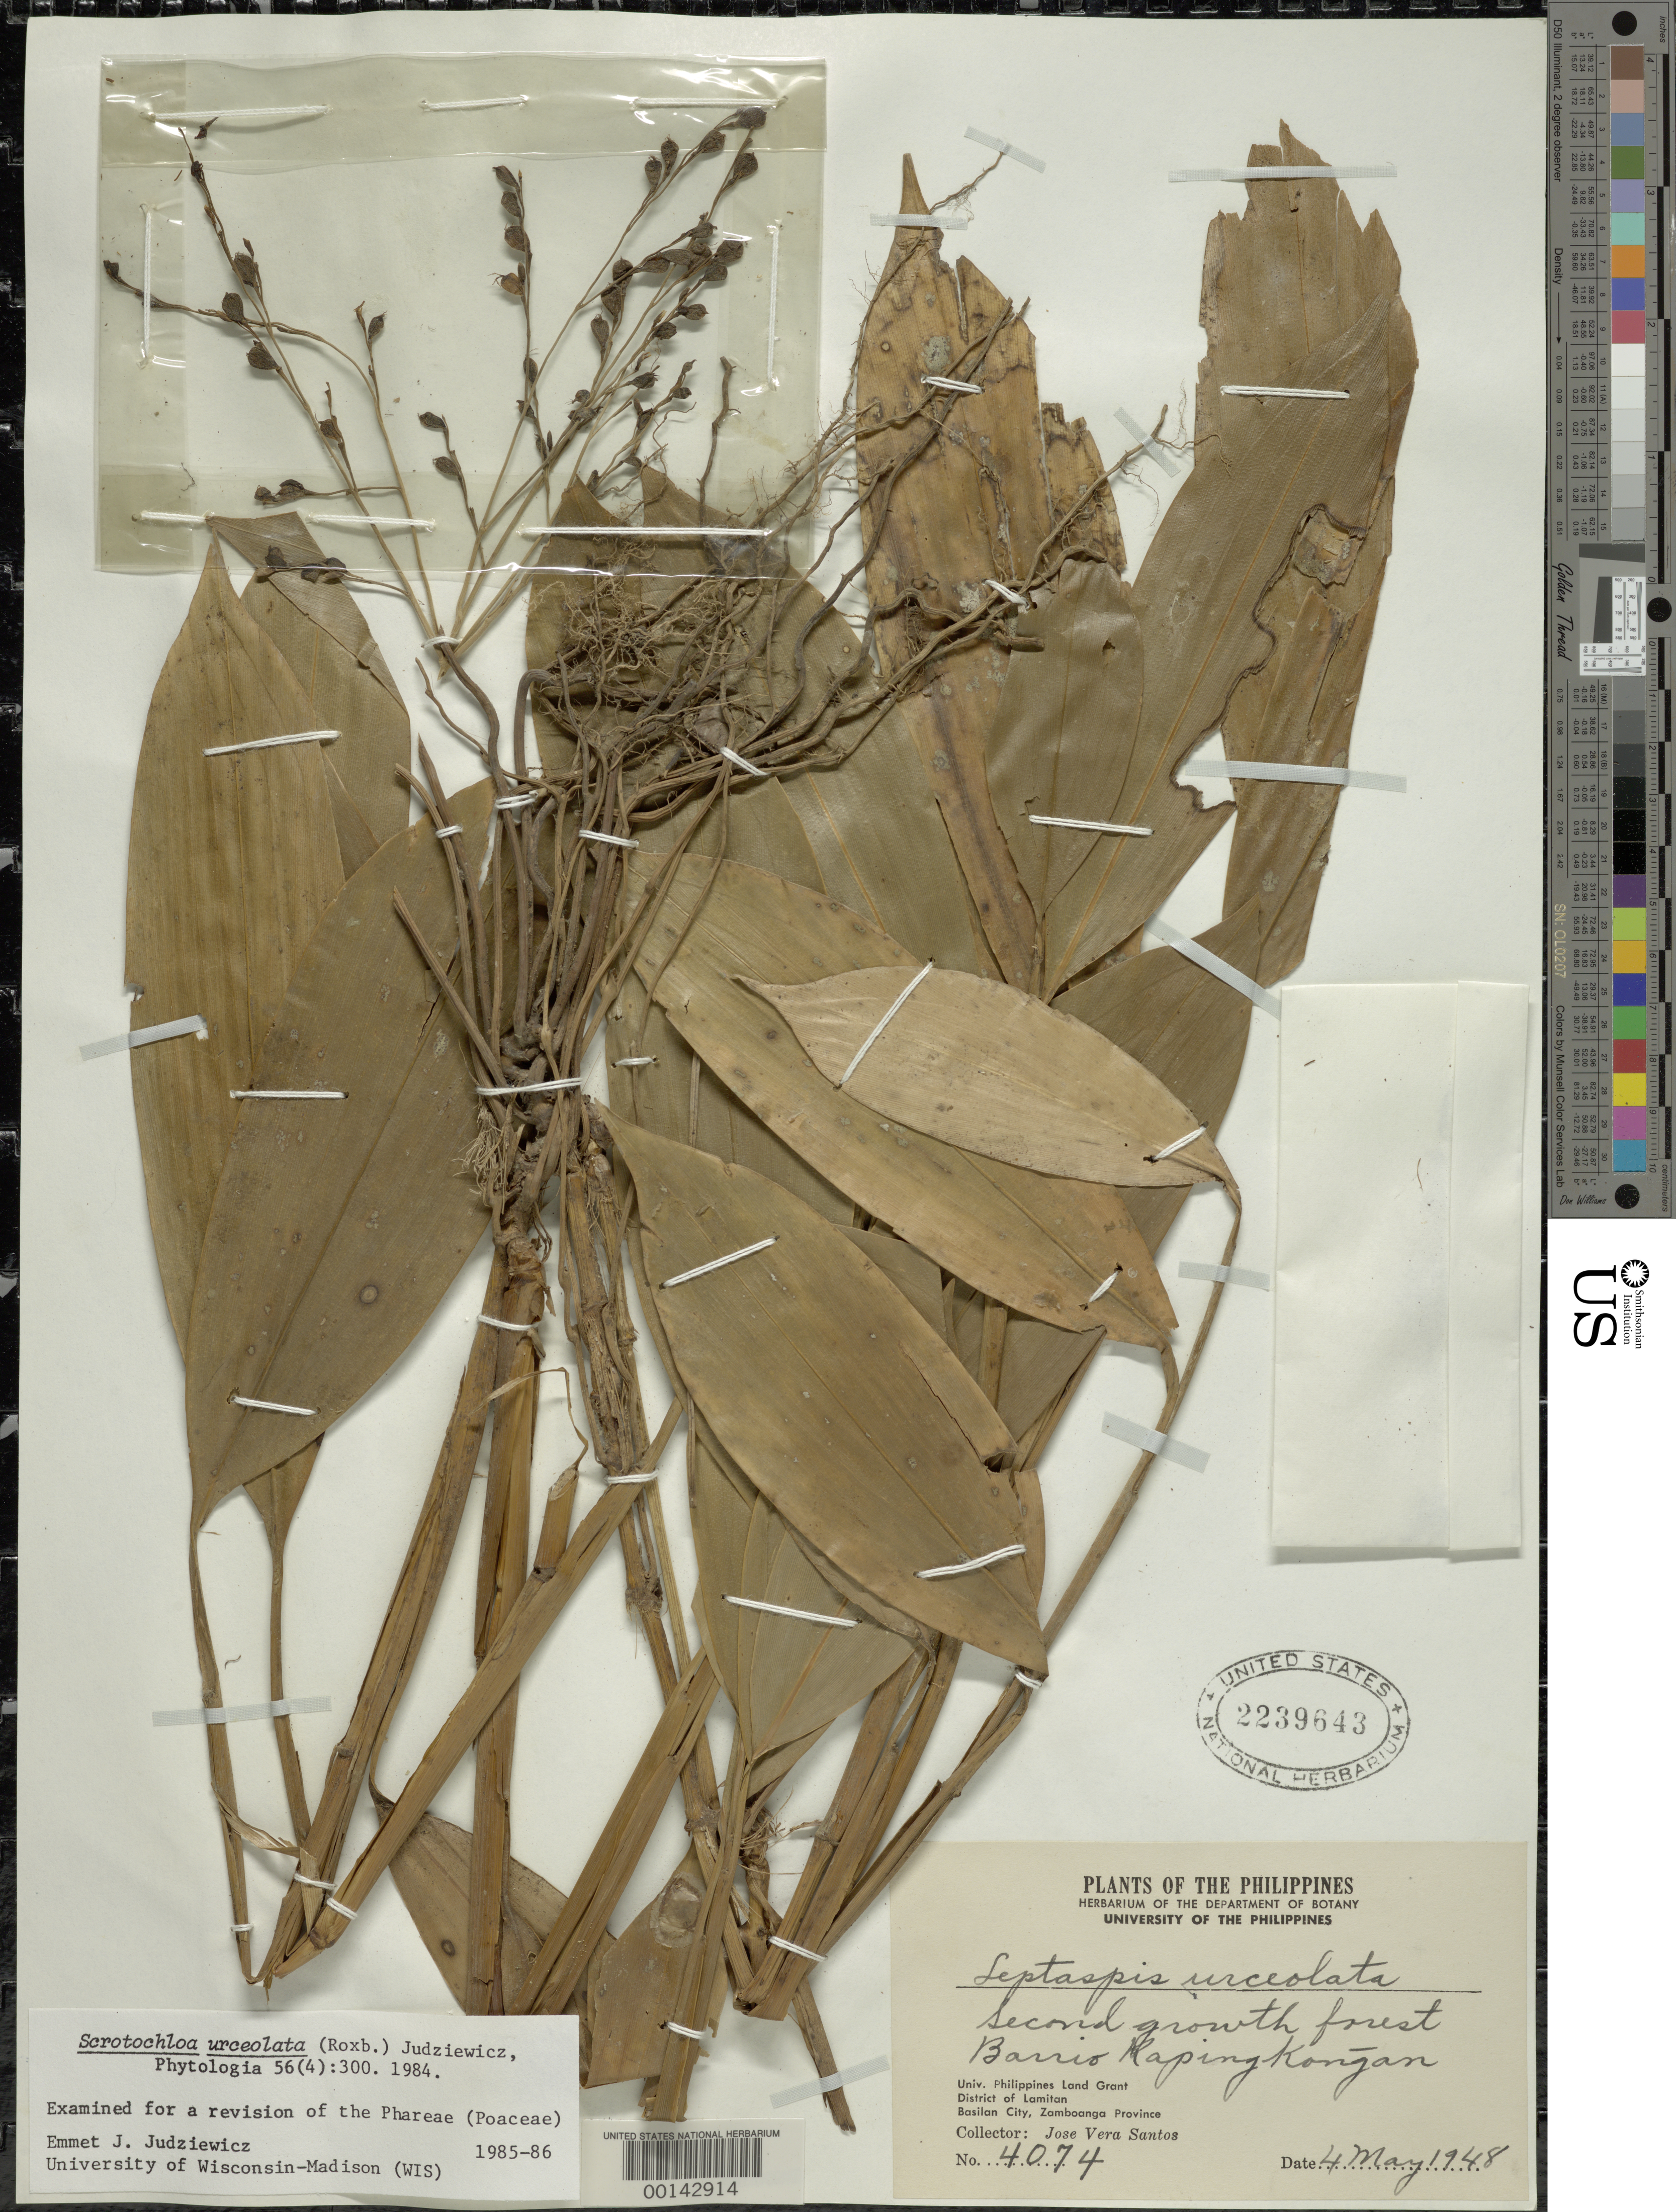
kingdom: Plantae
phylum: Tracheophyta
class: Liliopsida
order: Poales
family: Poaceae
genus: Scrotochloa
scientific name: Scrotochloa urceolata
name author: (Roxb.) Judz.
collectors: J. V. Santos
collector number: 4074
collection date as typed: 04 May 1948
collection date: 1948-05-04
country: Philippines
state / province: Zamboanga Peninsula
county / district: Zamboanga del Norte / Zamboanga del Sur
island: Mindanao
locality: Basilan city; barrio kapingkonjan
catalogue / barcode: US 2239643